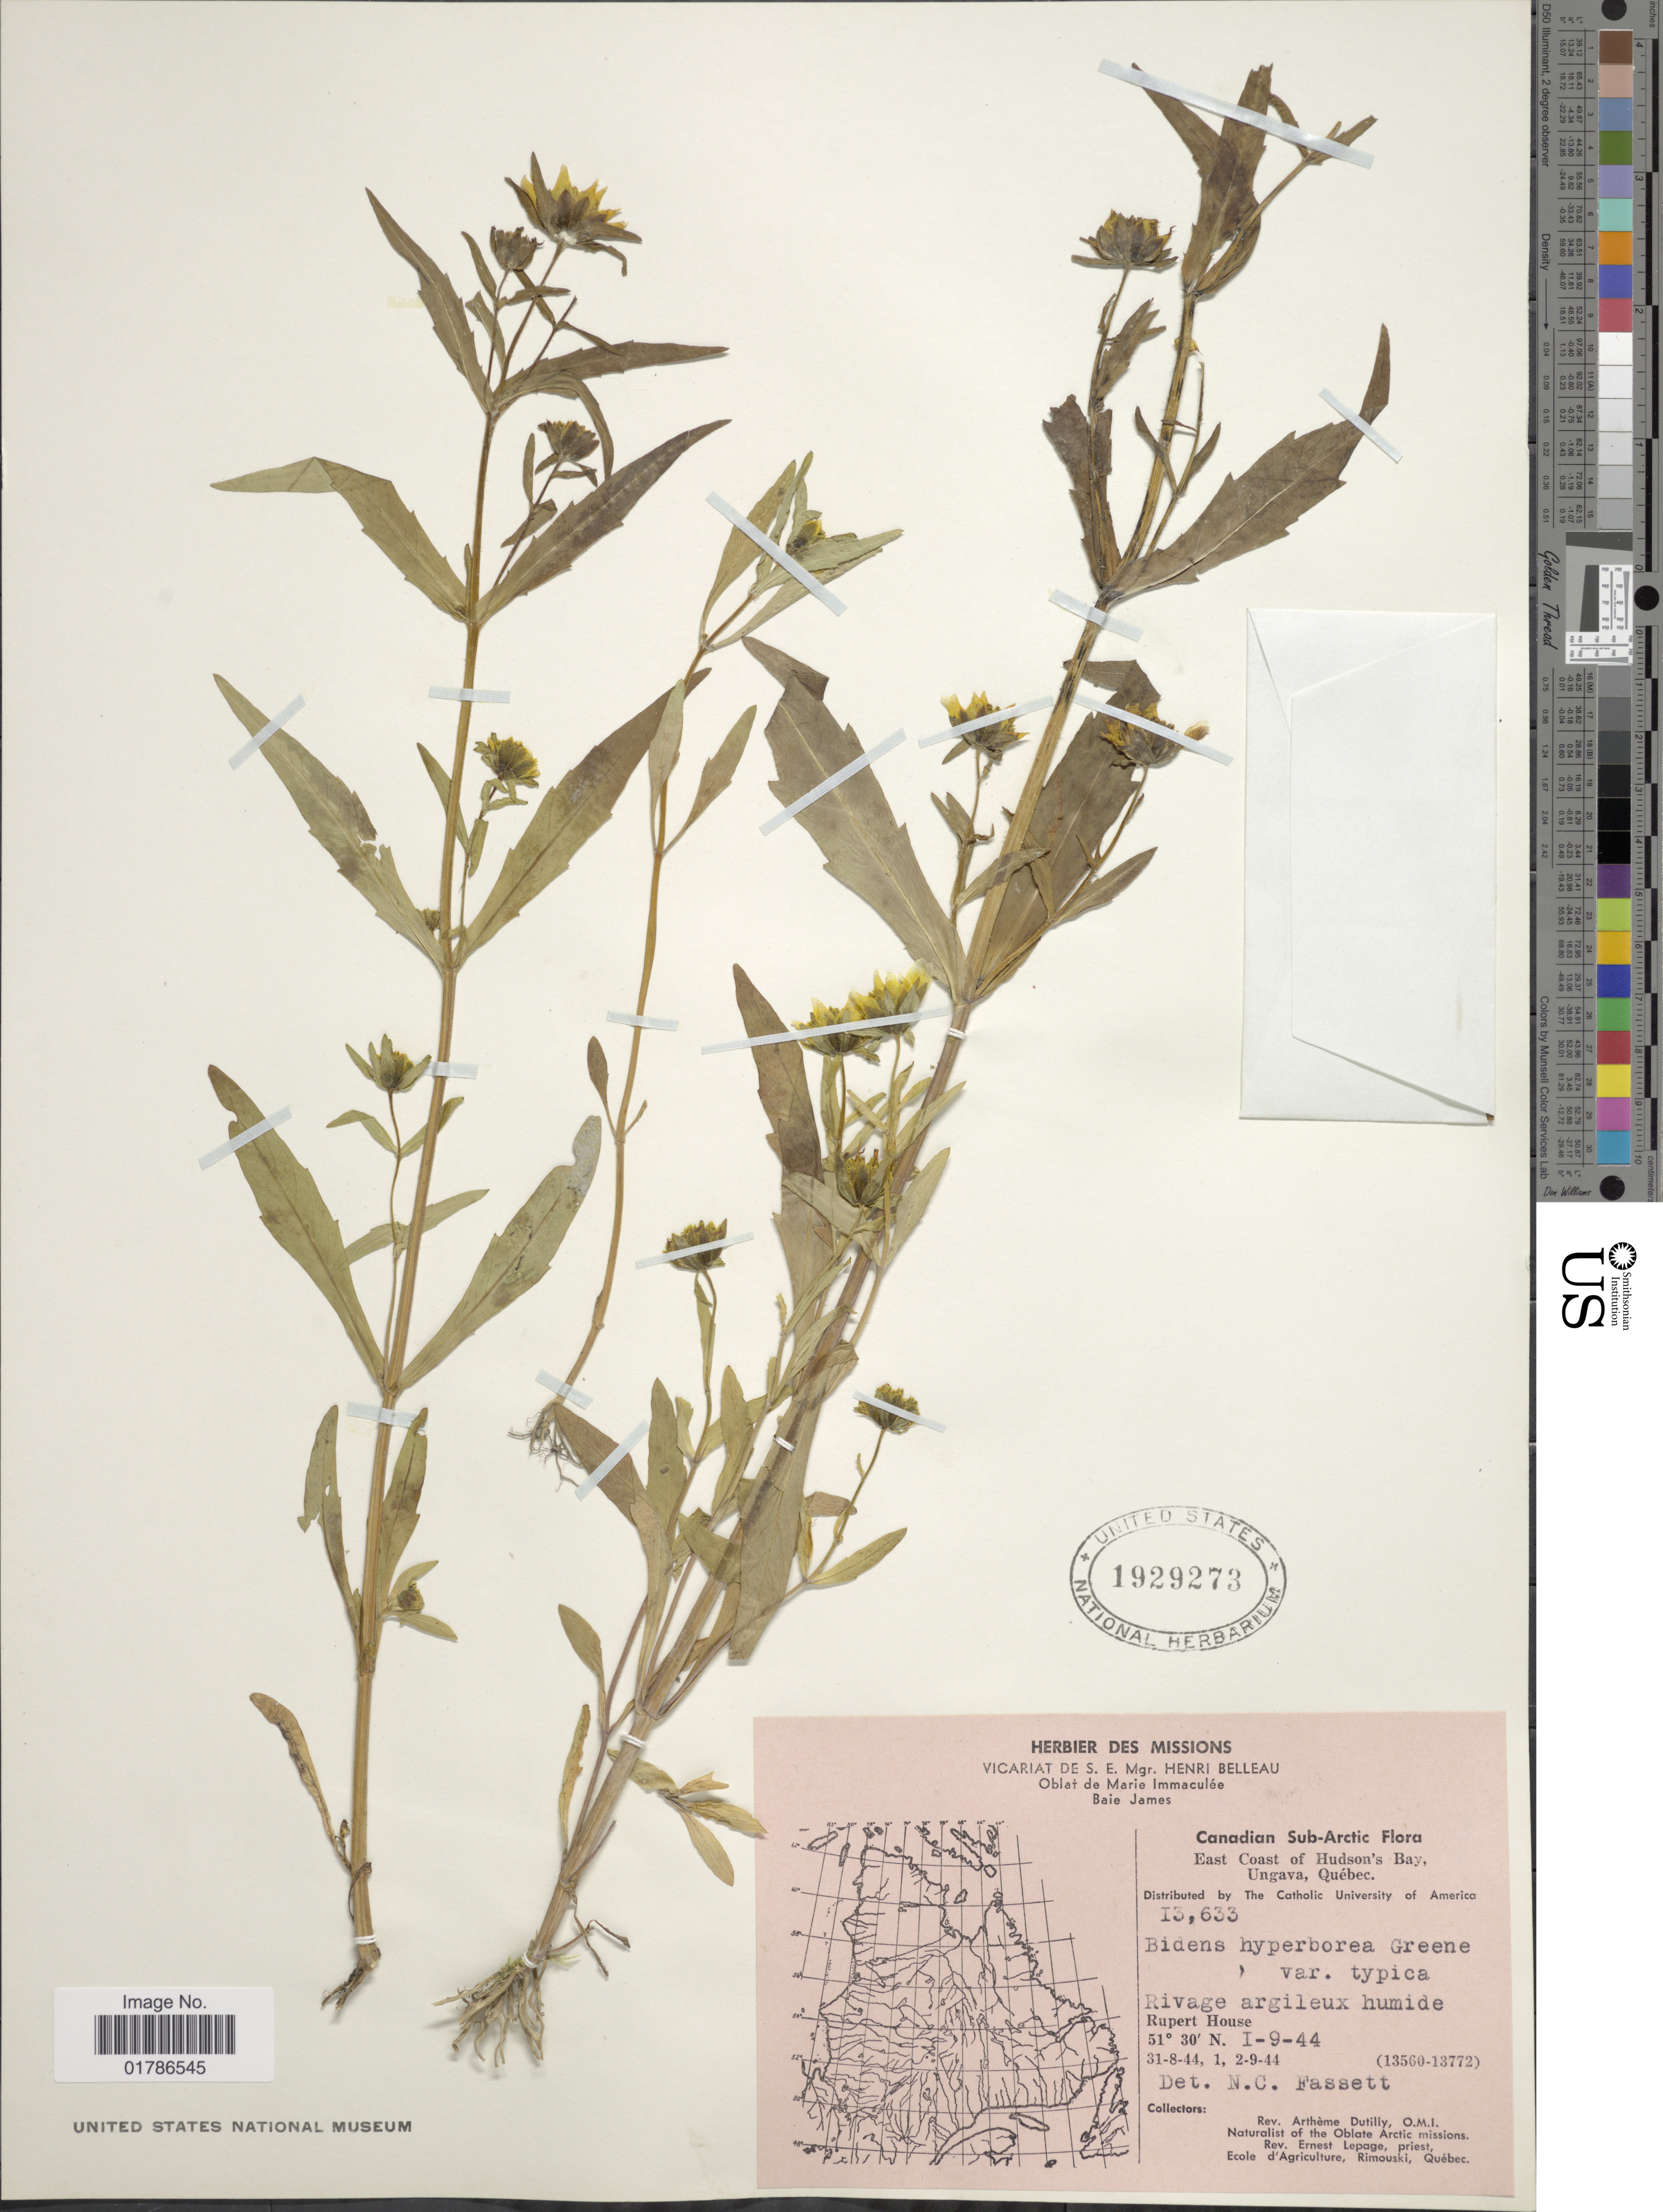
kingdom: Plantae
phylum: Tracheophyta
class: Magnoliopsida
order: Asterales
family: Asteraceae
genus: Bidens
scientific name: Bidens hyperborea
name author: Greene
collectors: A. Dutilly & E. Lepage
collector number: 13636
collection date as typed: Transcribed d/m/y: 9/1/44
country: Canada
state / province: Quebec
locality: Canadian Sub-Arctic, East Coast of Hudson's Bay, Ungava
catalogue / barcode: US 1929273